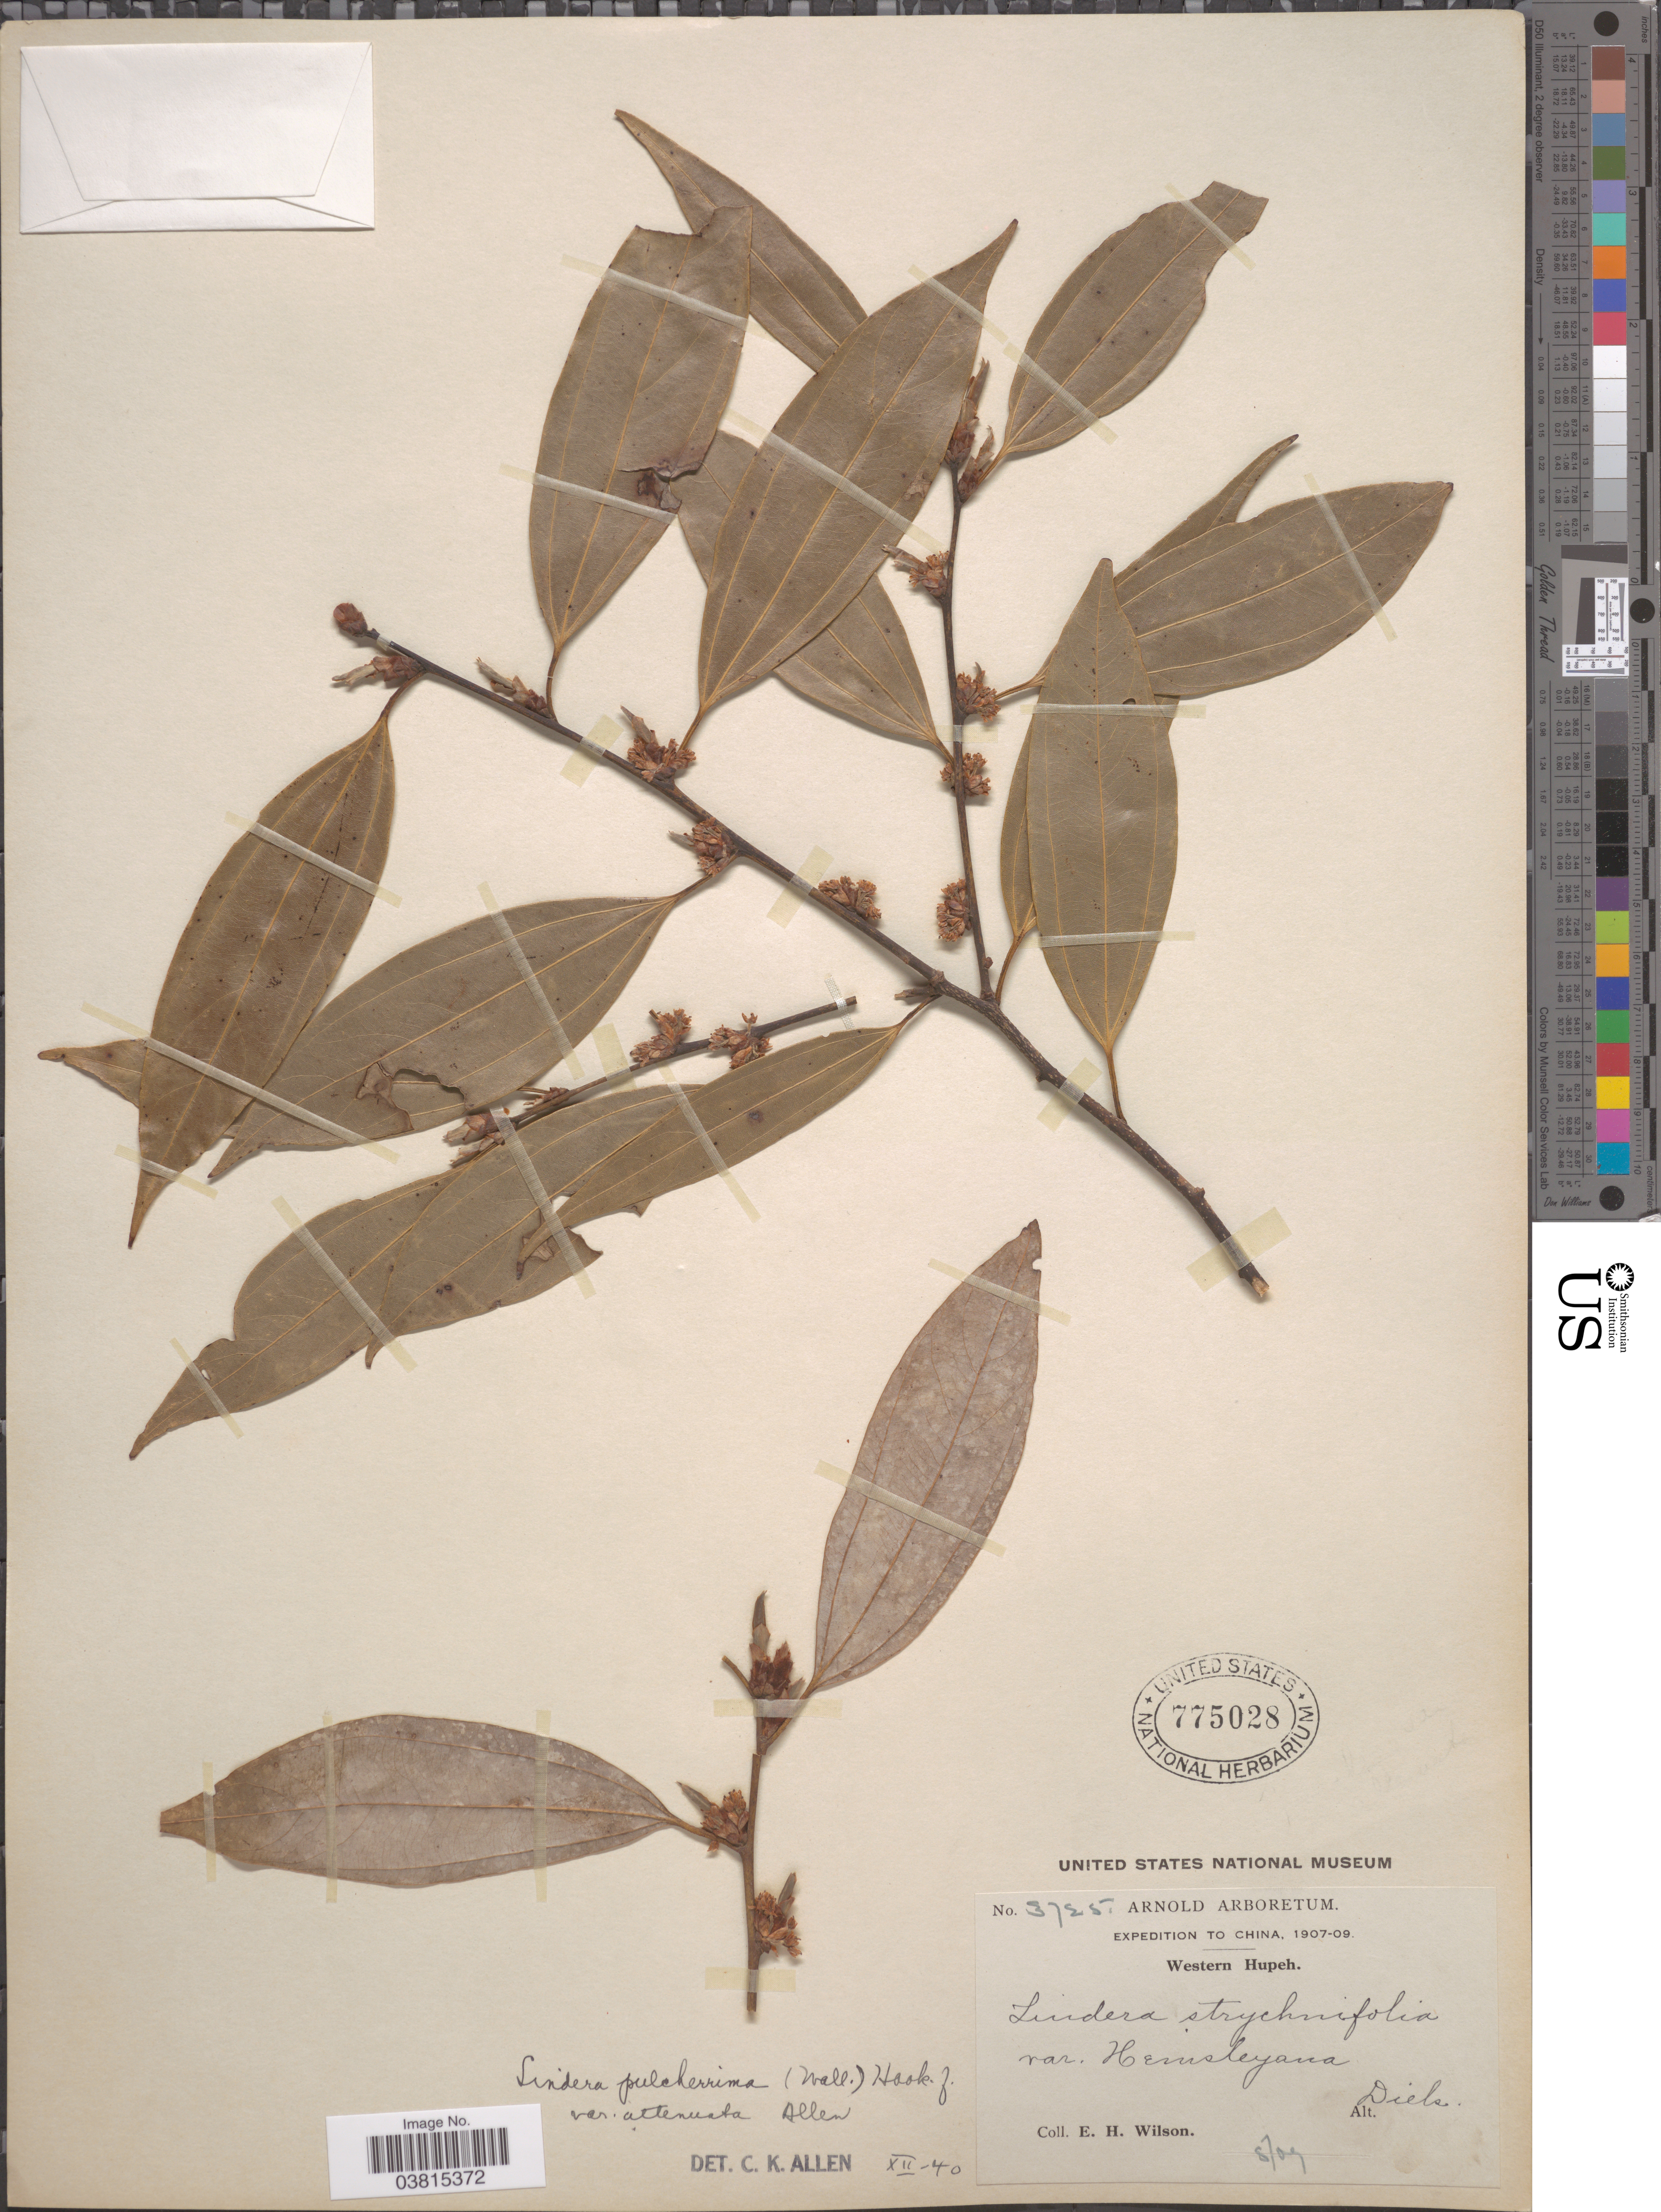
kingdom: Plantae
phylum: Tracheophyta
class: Magnoliopsida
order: Laurales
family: Lauraceae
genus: Lindera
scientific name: Lindera pulcherrima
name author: (Nees) Hook. f.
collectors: E. Wilson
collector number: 3725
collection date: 1907-08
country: China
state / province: Hubei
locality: Western Hupeh. Diels.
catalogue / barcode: US 775028